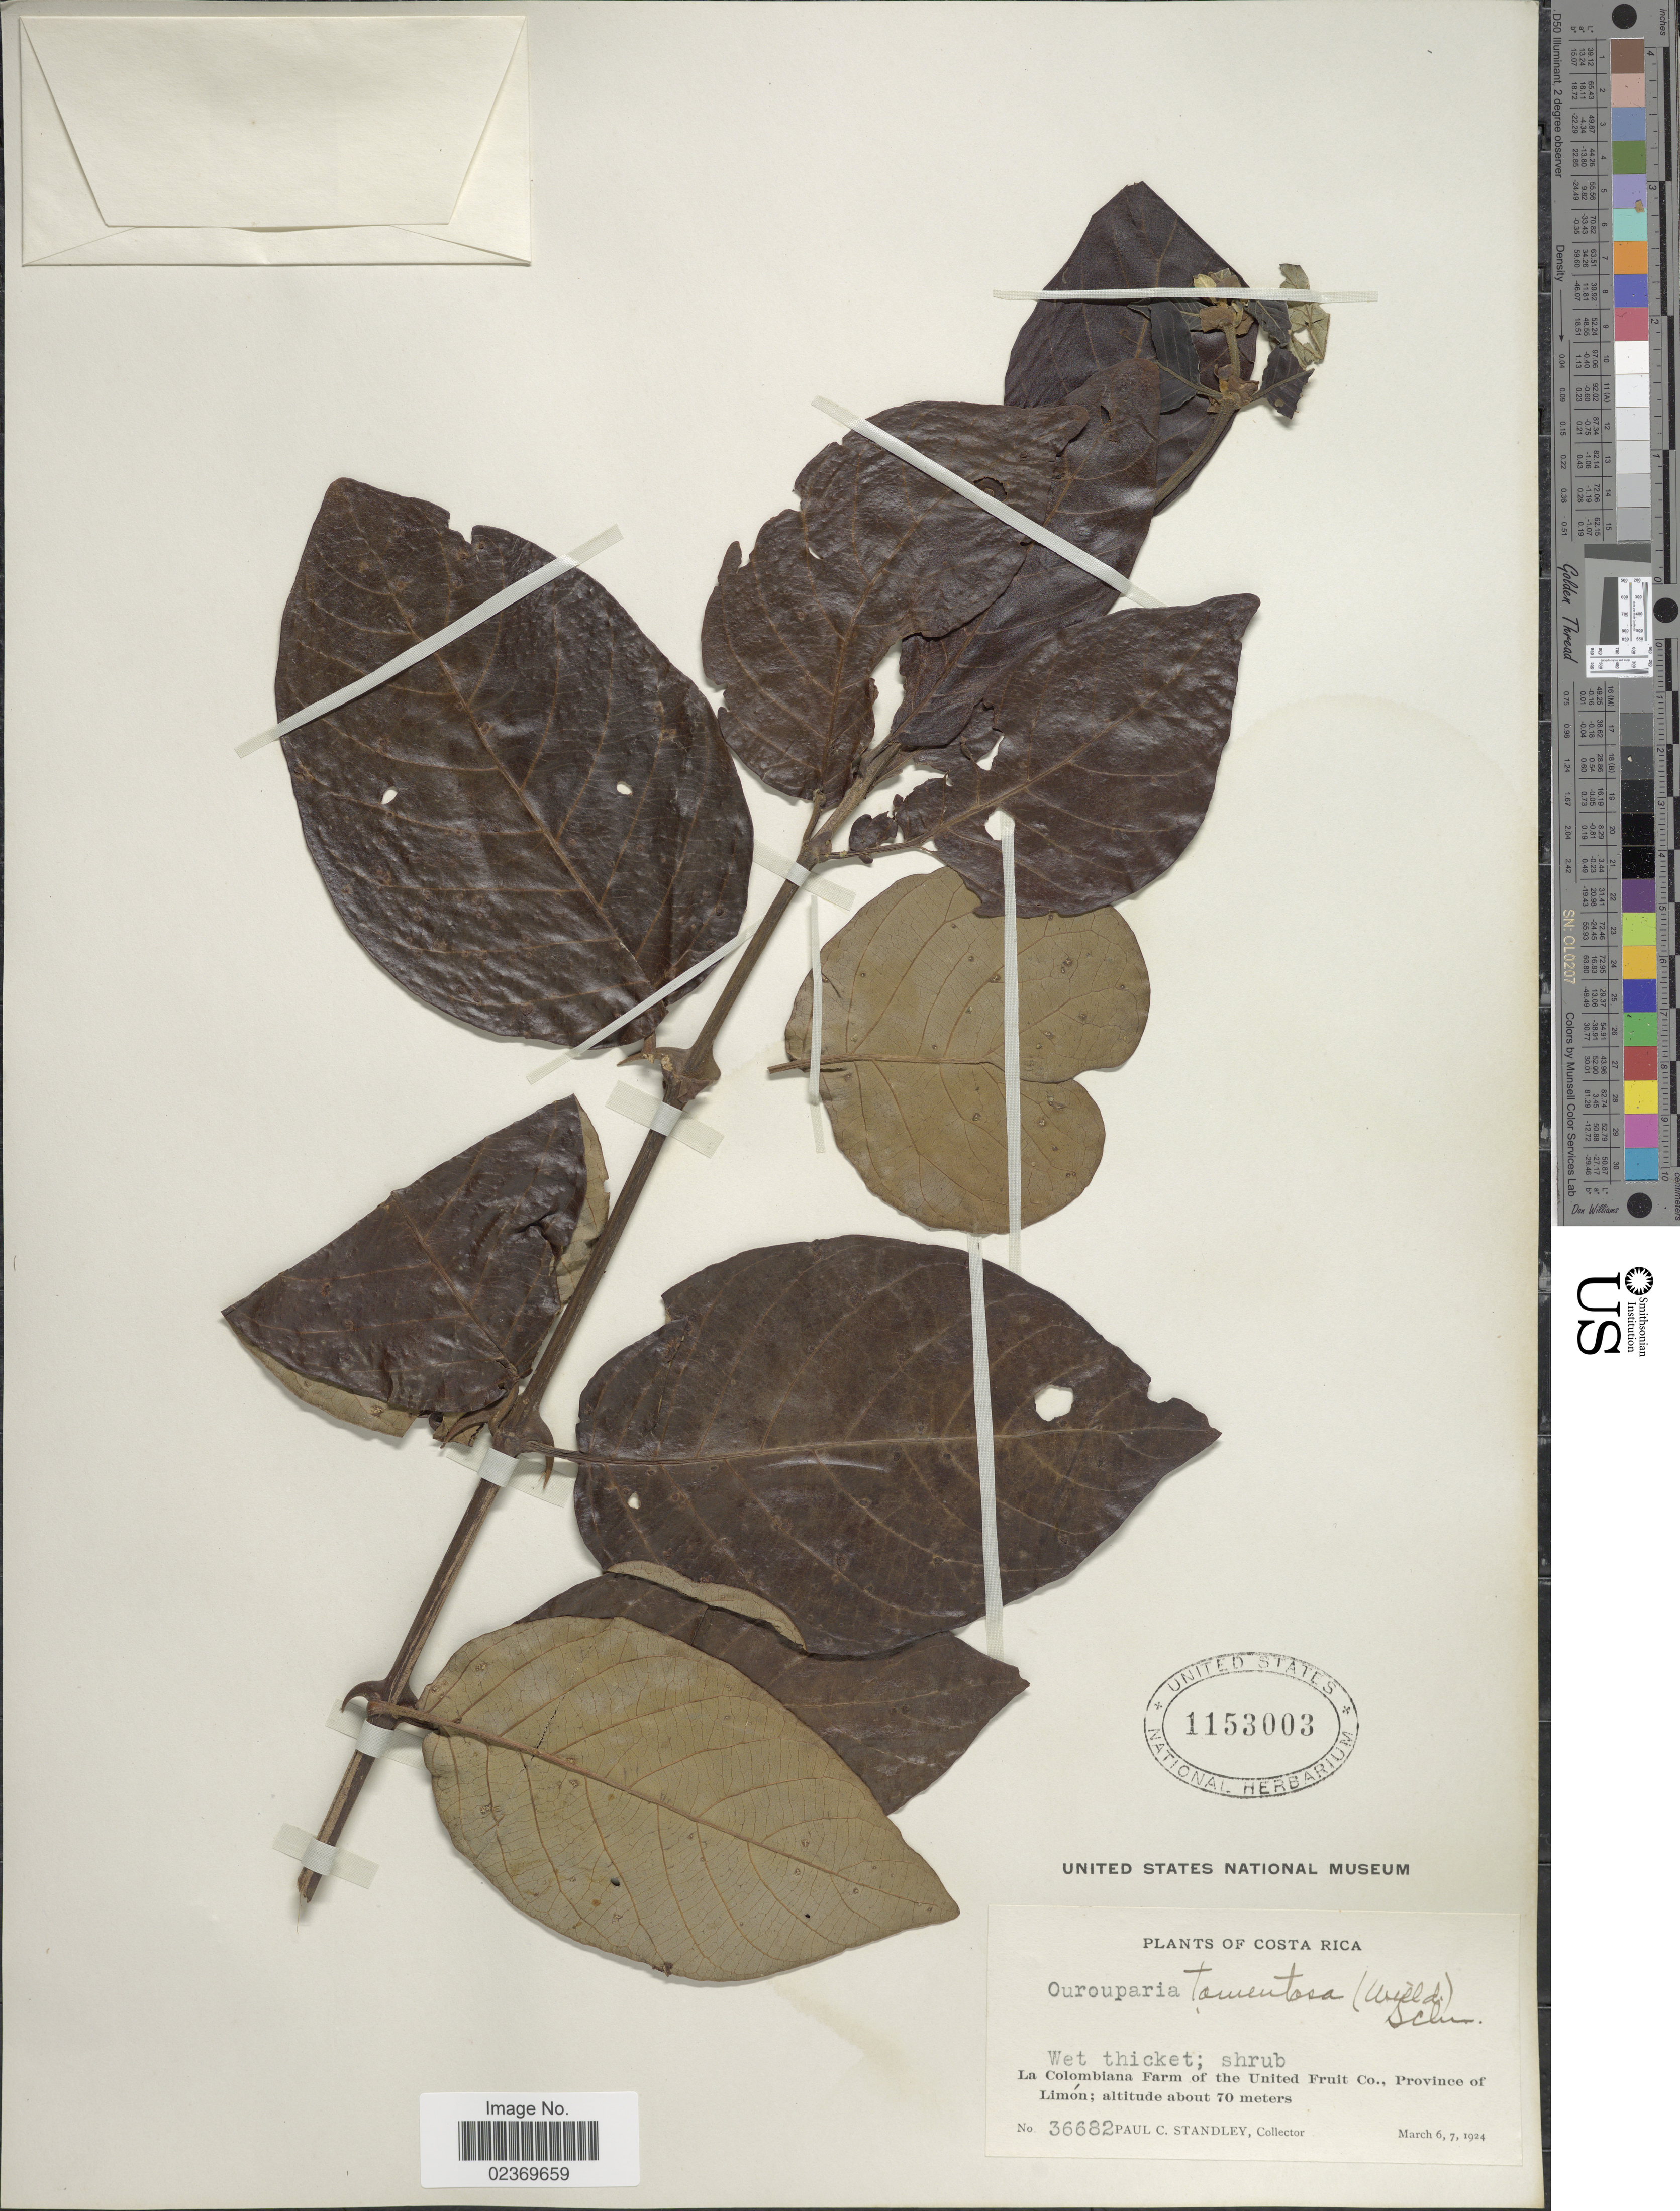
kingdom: Plantae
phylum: Tracheophyta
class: Magnoliopsida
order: Gentianales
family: Rubiaceae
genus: Uncaria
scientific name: Uncaria tomentosa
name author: (Willd. ex Roem. & Schult.) DC.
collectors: P. C. Standley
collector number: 36682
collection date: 1924-03-06/1924-03-07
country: Costa Rica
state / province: Limón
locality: La Colombiana Farm of the United Fruit Co.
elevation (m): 70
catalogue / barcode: US 1153003